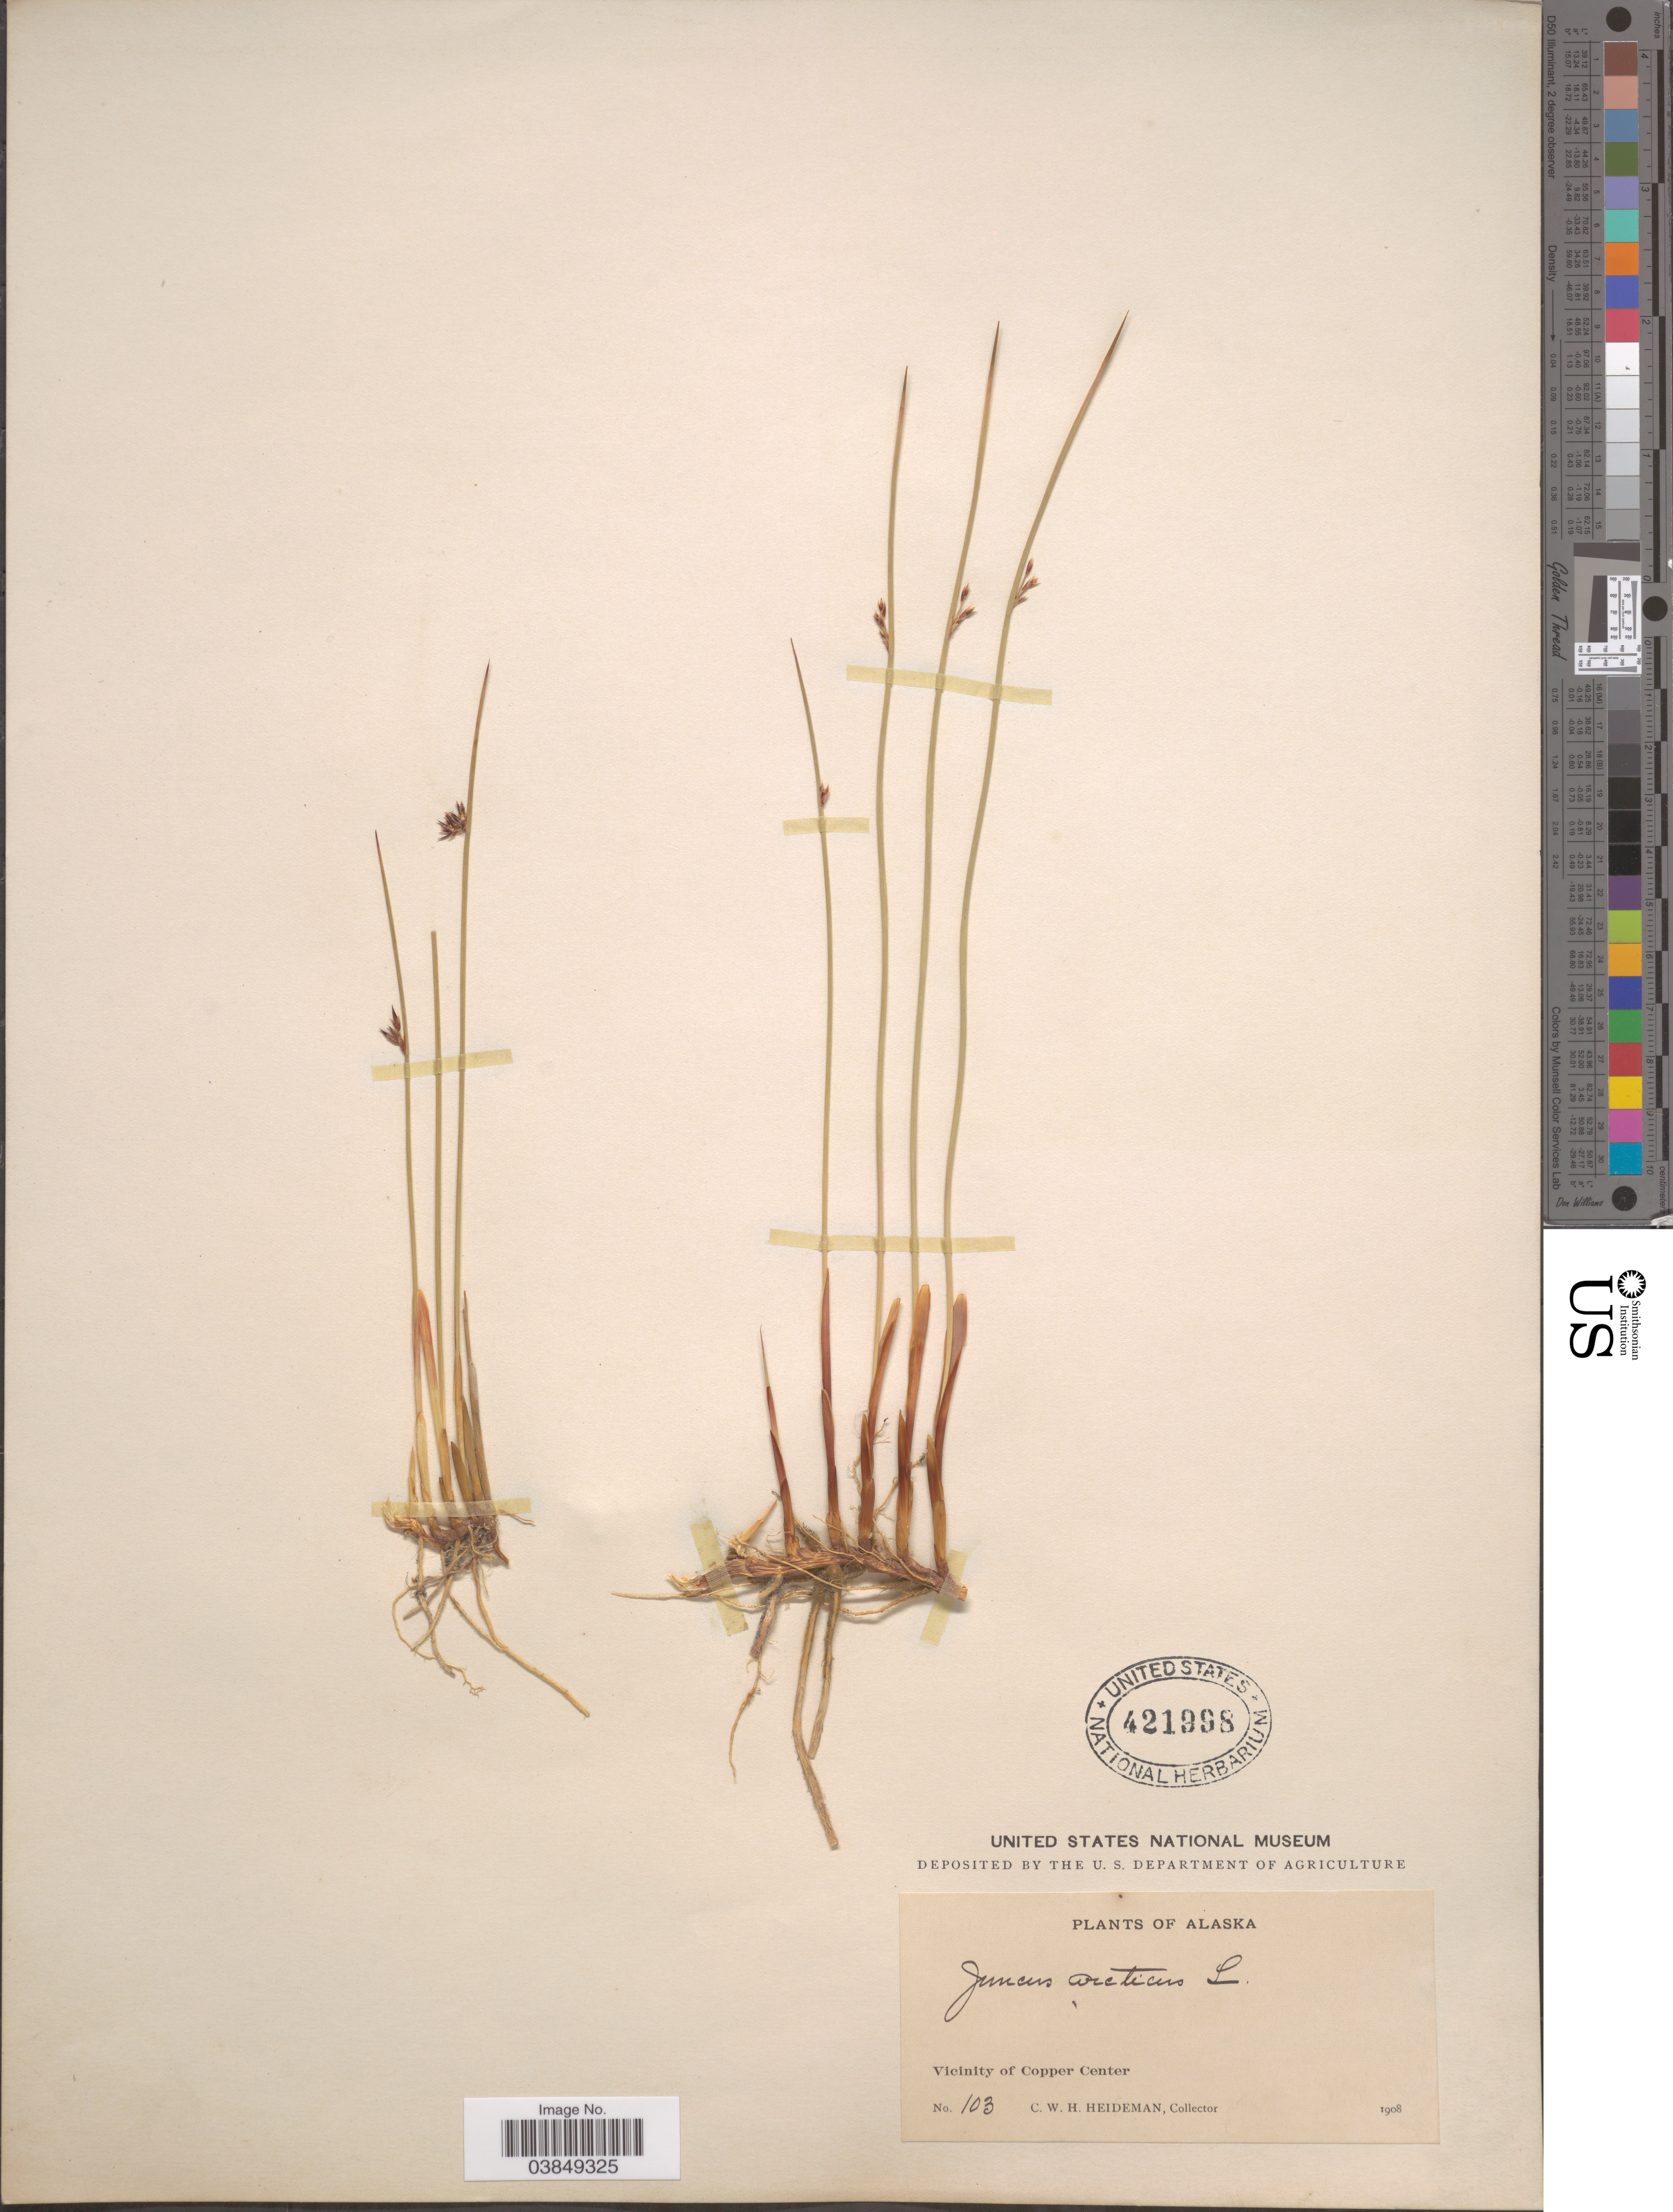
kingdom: Plantae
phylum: Tracheophyta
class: Liliopsida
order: Poales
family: Juncaceae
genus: Juncus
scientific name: Juncus arcticus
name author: Willd.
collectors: C. Heideman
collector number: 103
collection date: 1908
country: United States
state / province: Alaska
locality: Vicinity of Copper Center.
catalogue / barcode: US 421998